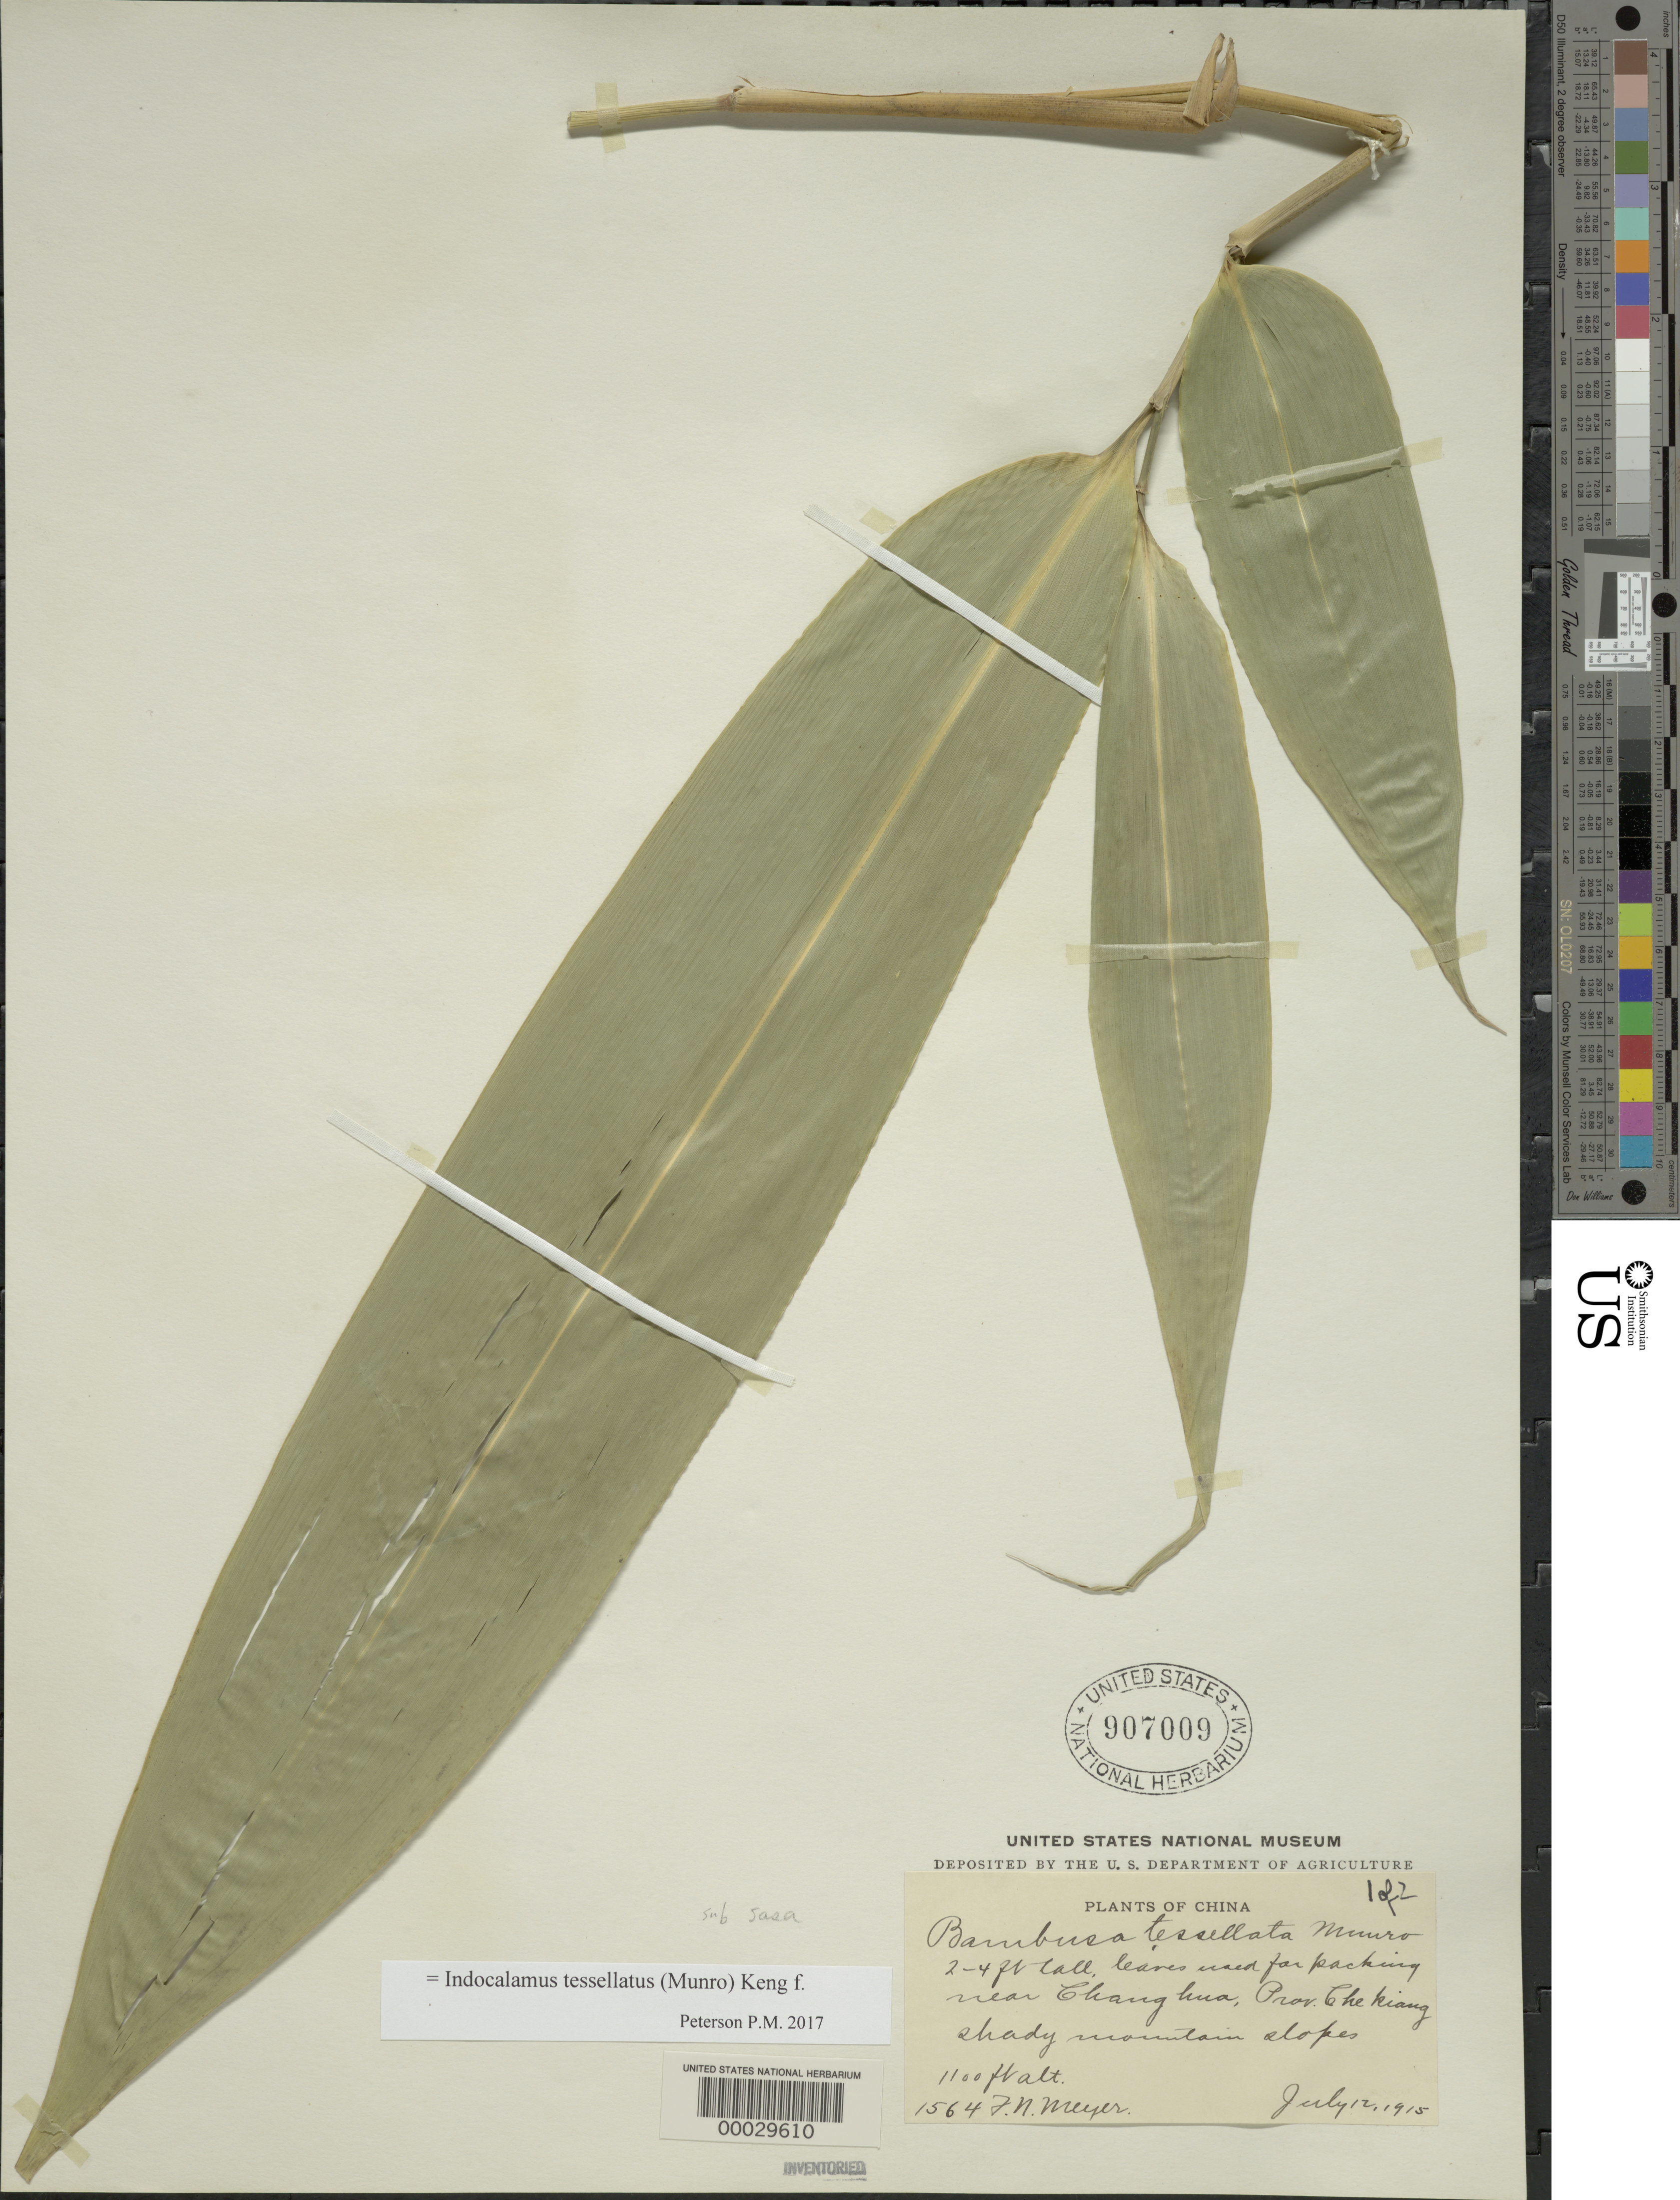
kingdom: Plantae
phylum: Tracheophyta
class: Liliopsida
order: Poales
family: Poaceae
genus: Indocalamus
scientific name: Indocalamus tessellatus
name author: (Munro) Keng f.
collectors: F. N. Meyer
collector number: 1564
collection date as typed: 12 Jul 1915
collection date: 1915-07-12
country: China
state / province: Zhejiang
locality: Chang hua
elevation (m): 336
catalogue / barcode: US 907009